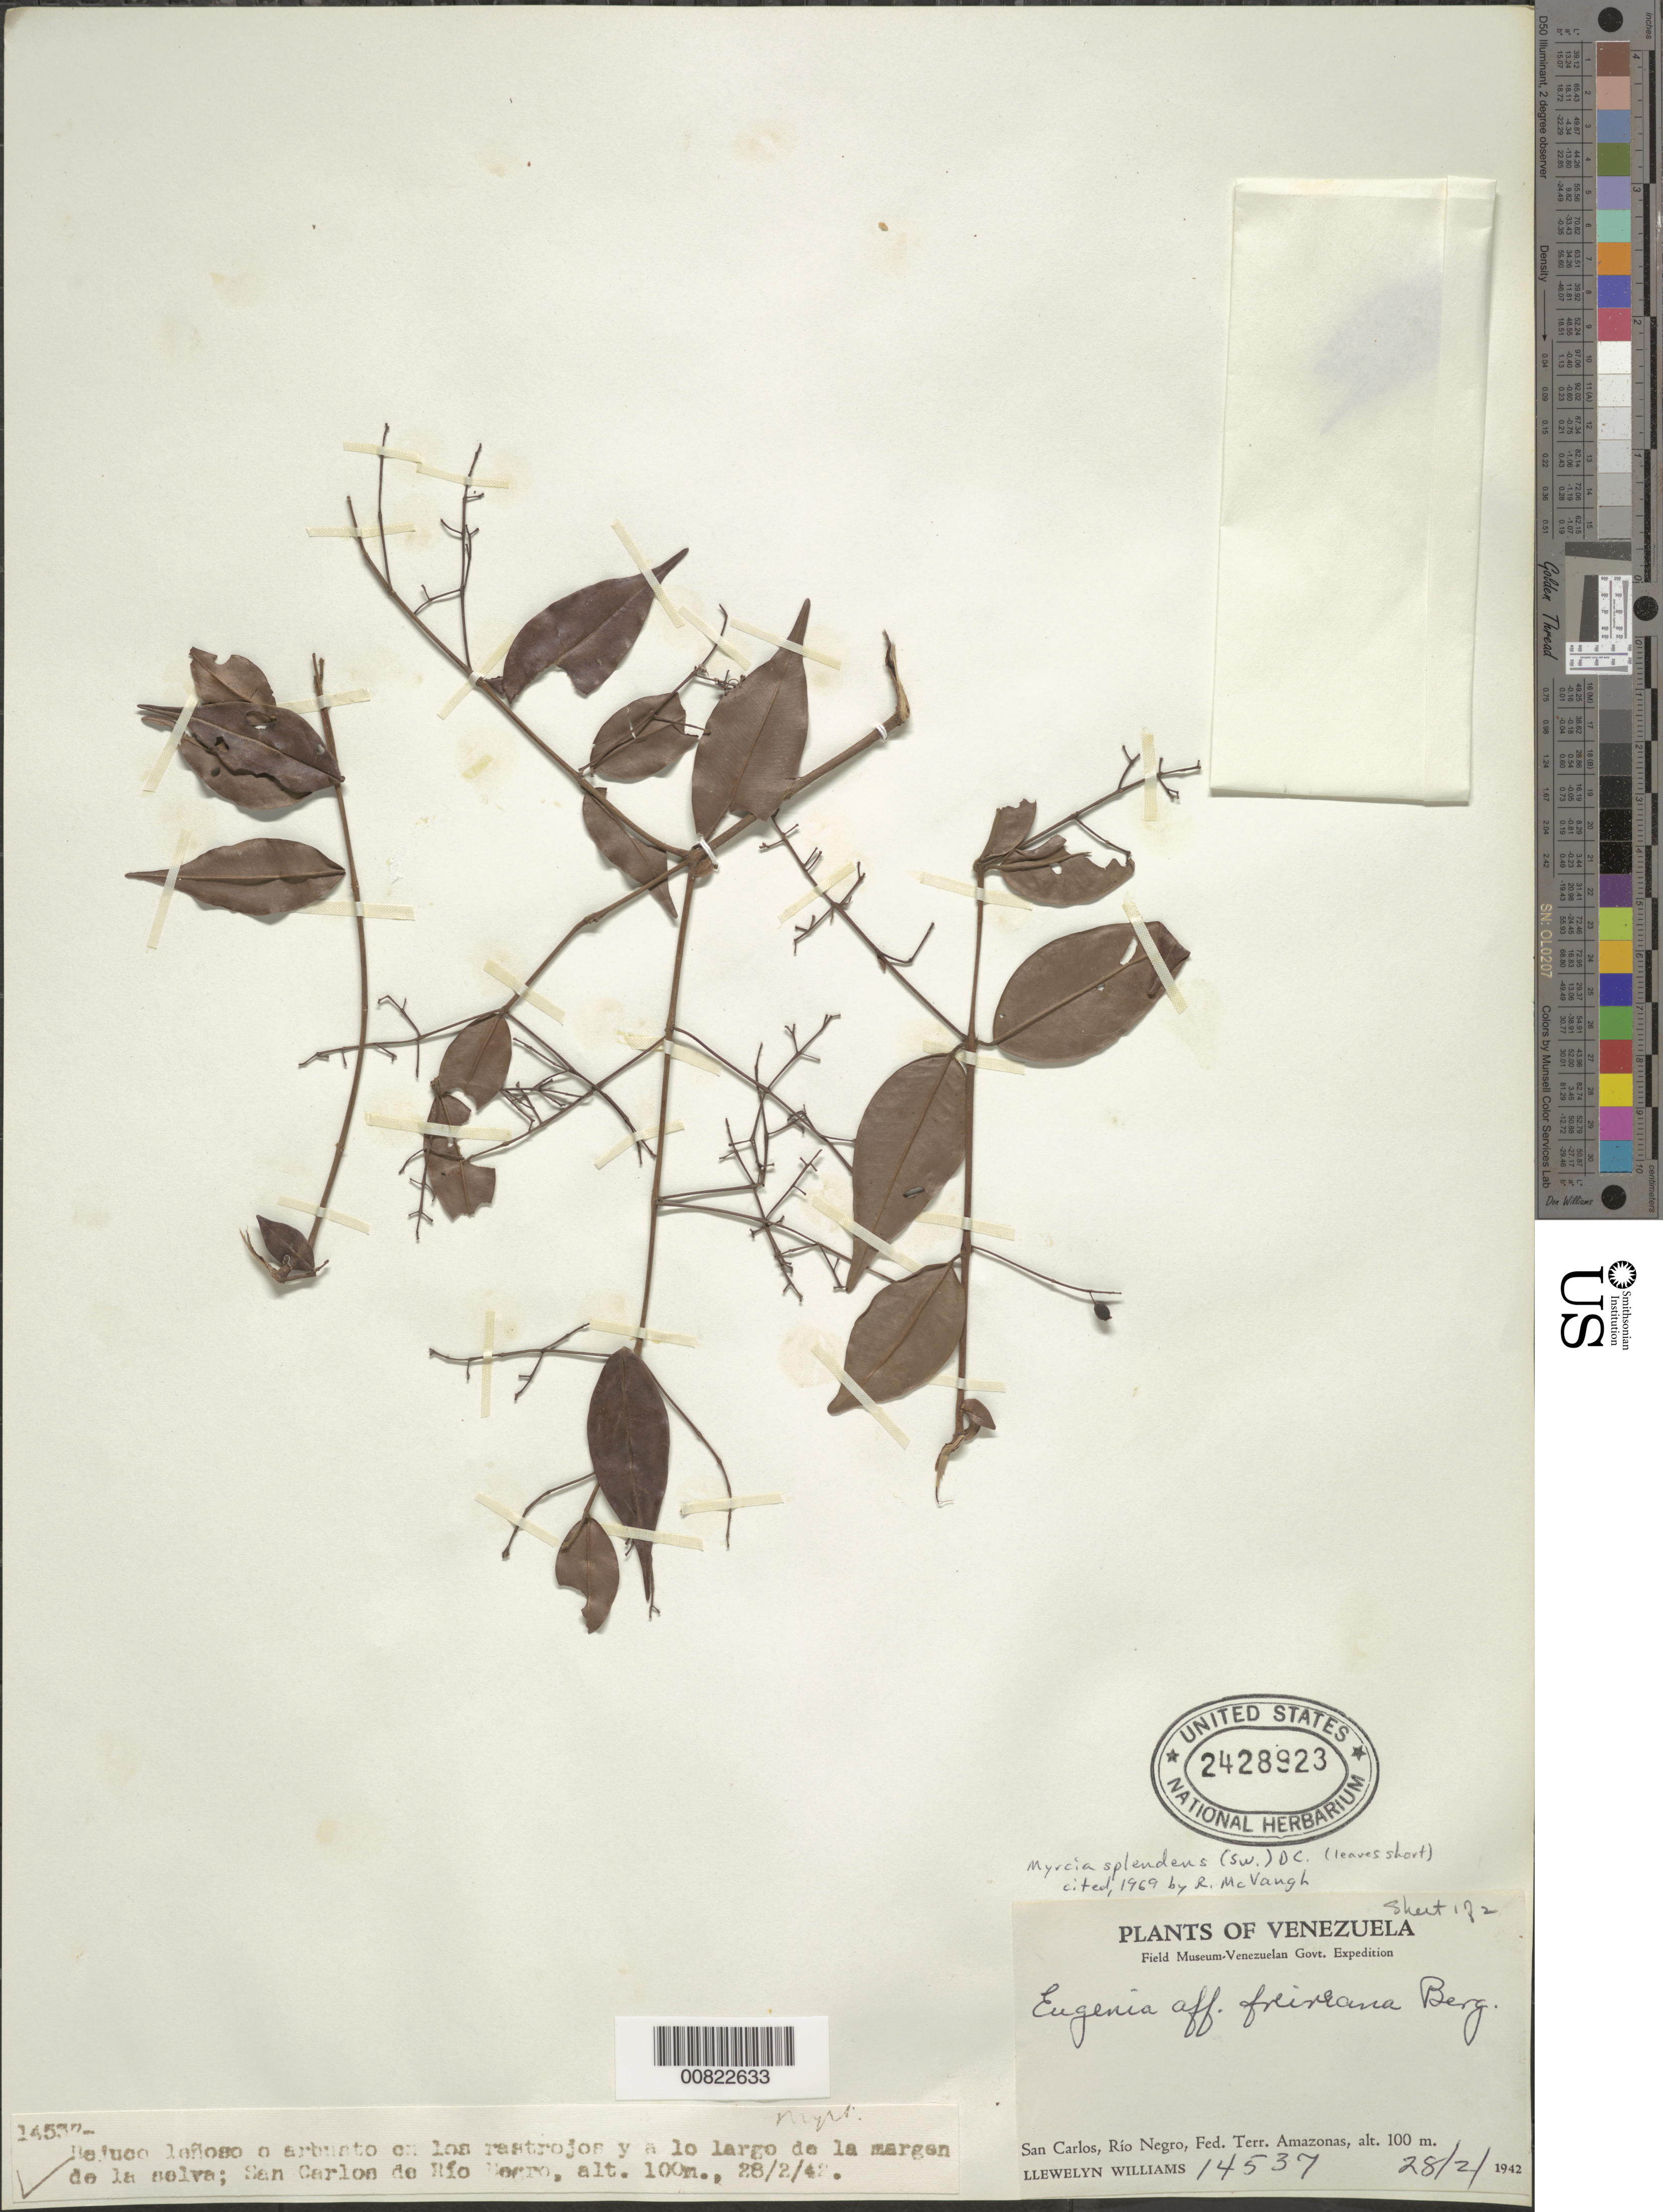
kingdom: Plantae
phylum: Tracheophyta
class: Magnoliopsida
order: Myrtales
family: Myrtaceae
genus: Myrcia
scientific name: Myrcia splendens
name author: (Sw.) DC.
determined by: McVaugh, R.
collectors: Ll. Williams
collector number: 14537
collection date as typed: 28-Feb-42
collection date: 1942-02-28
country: Venezuela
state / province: Amazonas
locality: San Carlos de Río Negro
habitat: Rastrojos y margen de la selva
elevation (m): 100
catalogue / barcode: US 2428923